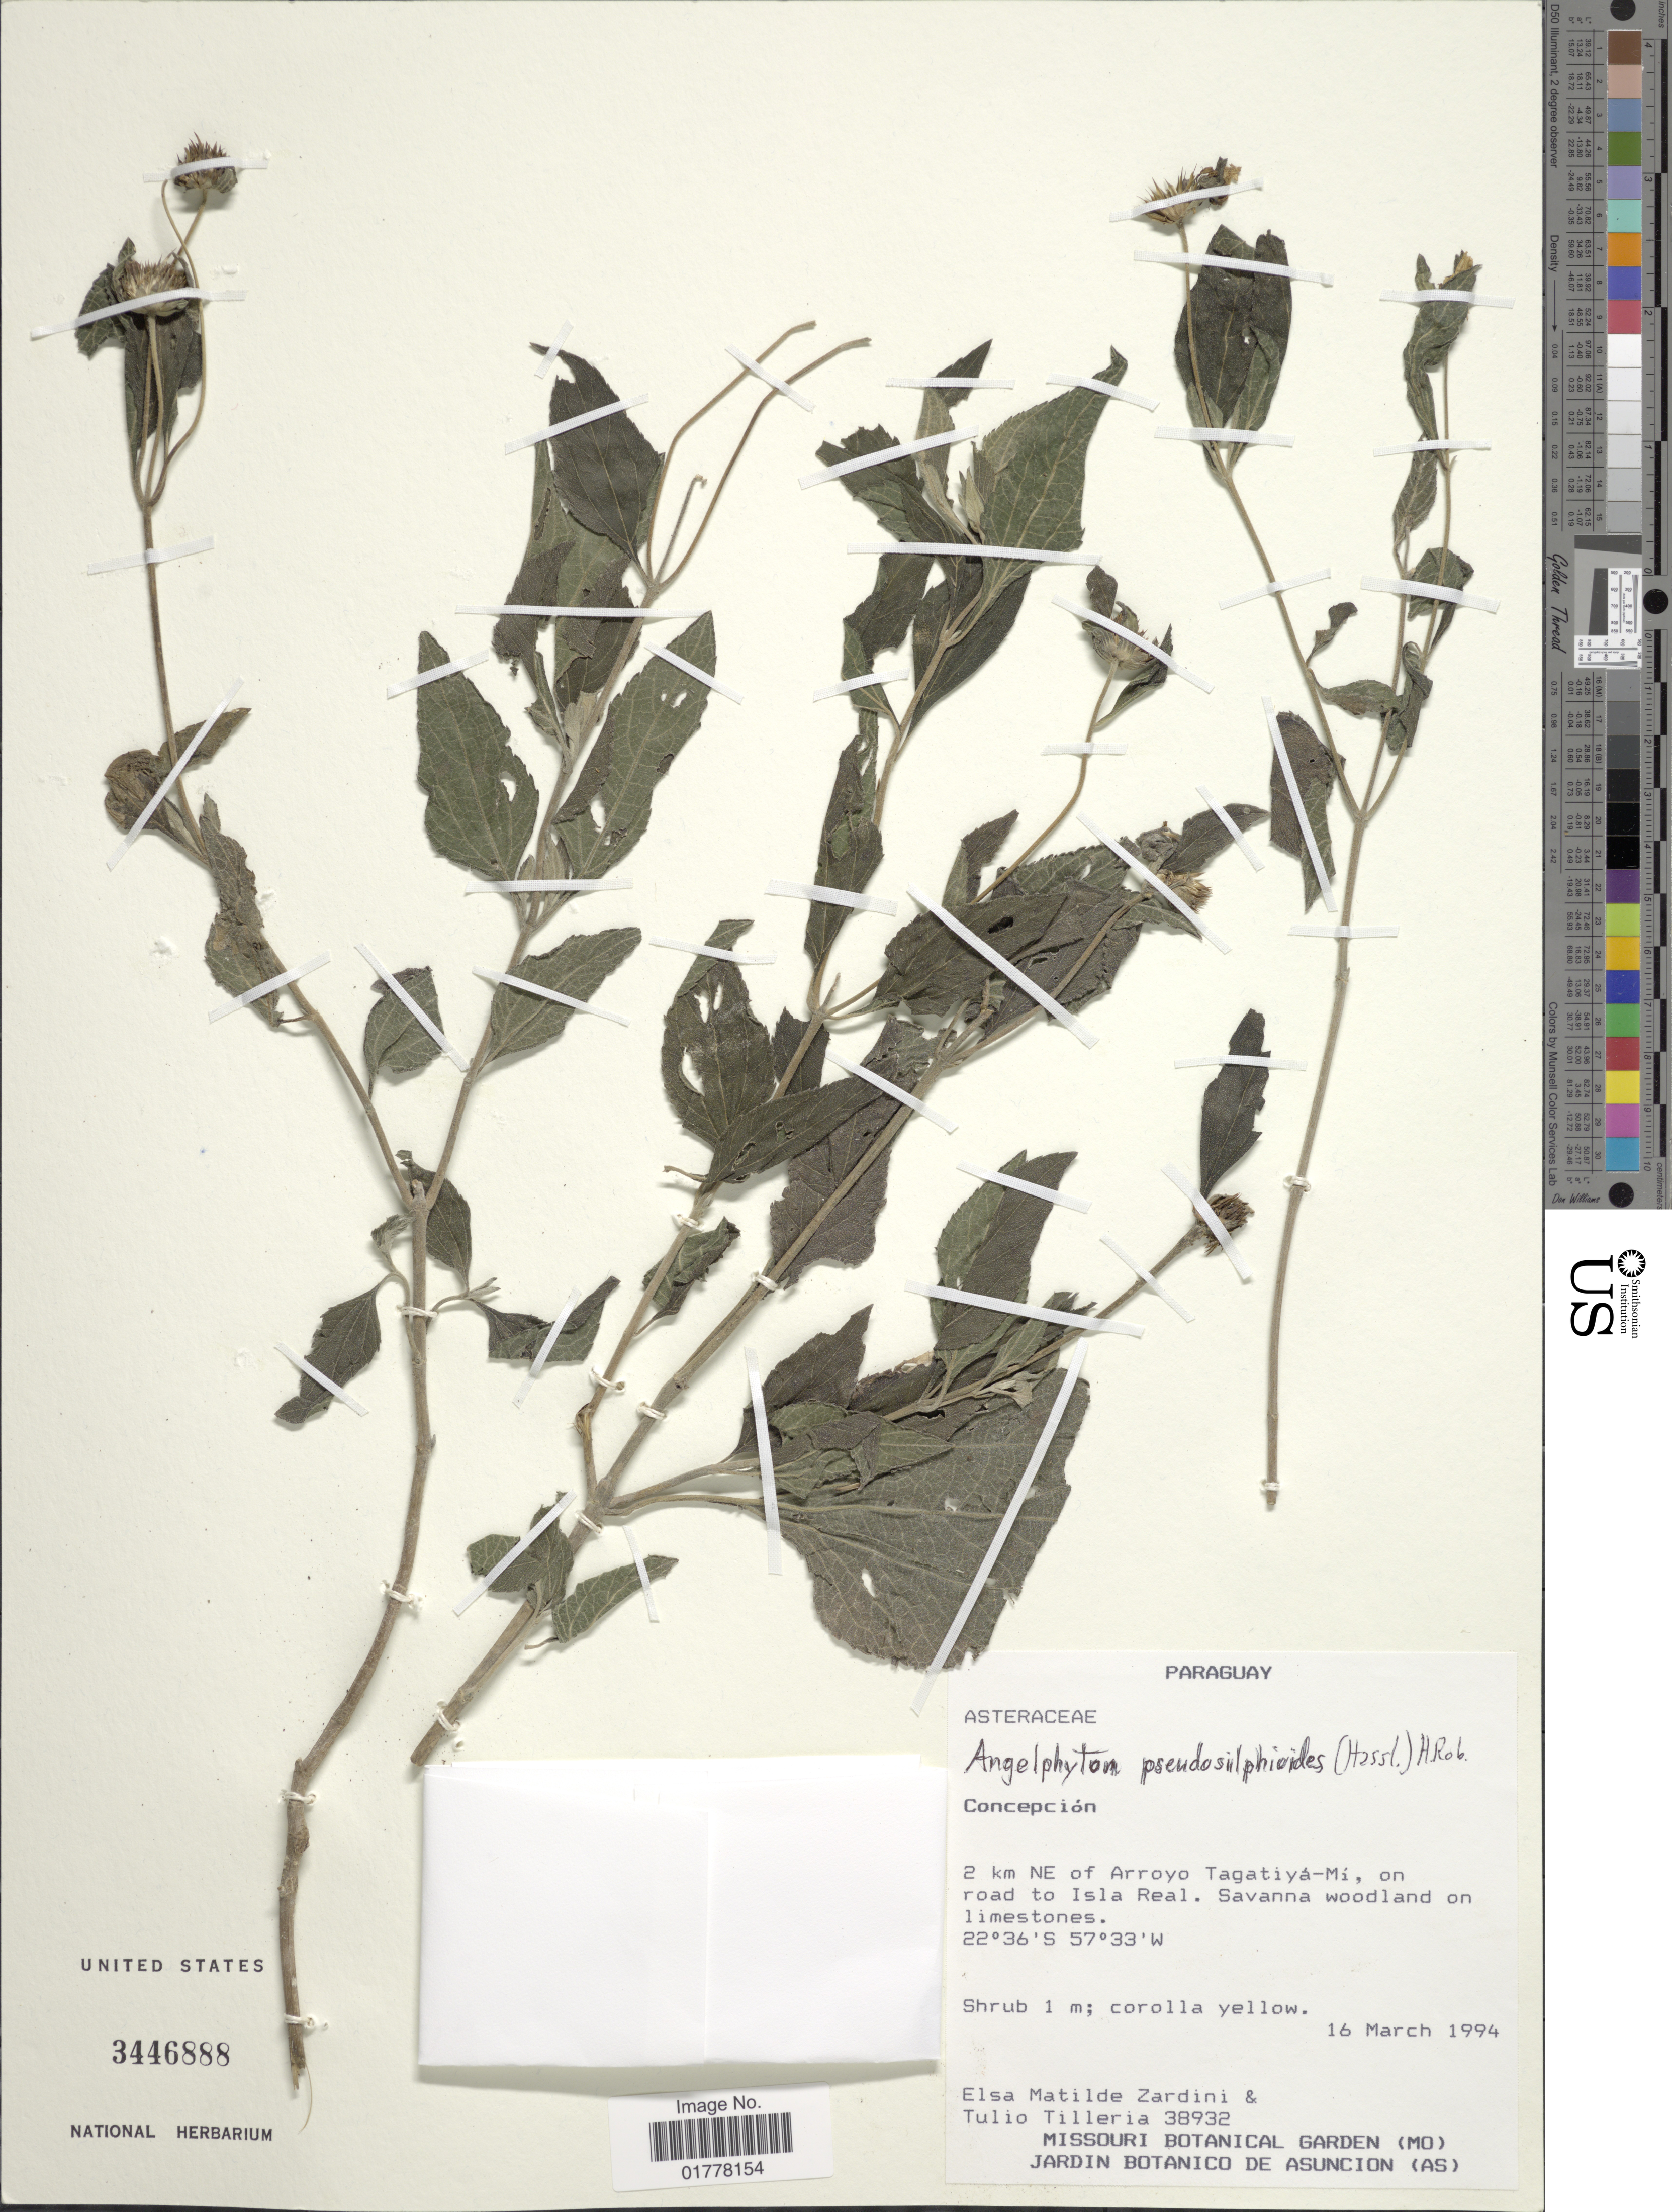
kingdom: Plantae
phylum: Tracheophyta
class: Magnoliopsida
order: Asterales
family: Asteraceae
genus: Angelphytum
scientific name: Angelphytum pseudosilphoides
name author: (Hassl.) H. Rob.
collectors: E. M. Zardini & T. Tilleria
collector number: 38932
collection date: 1994-03-16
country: Paraguay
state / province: Concepcion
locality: Concepción. 2 km NE of Arroyo Tagatiyá-Mí, on road to Isla Real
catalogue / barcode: US 3446888